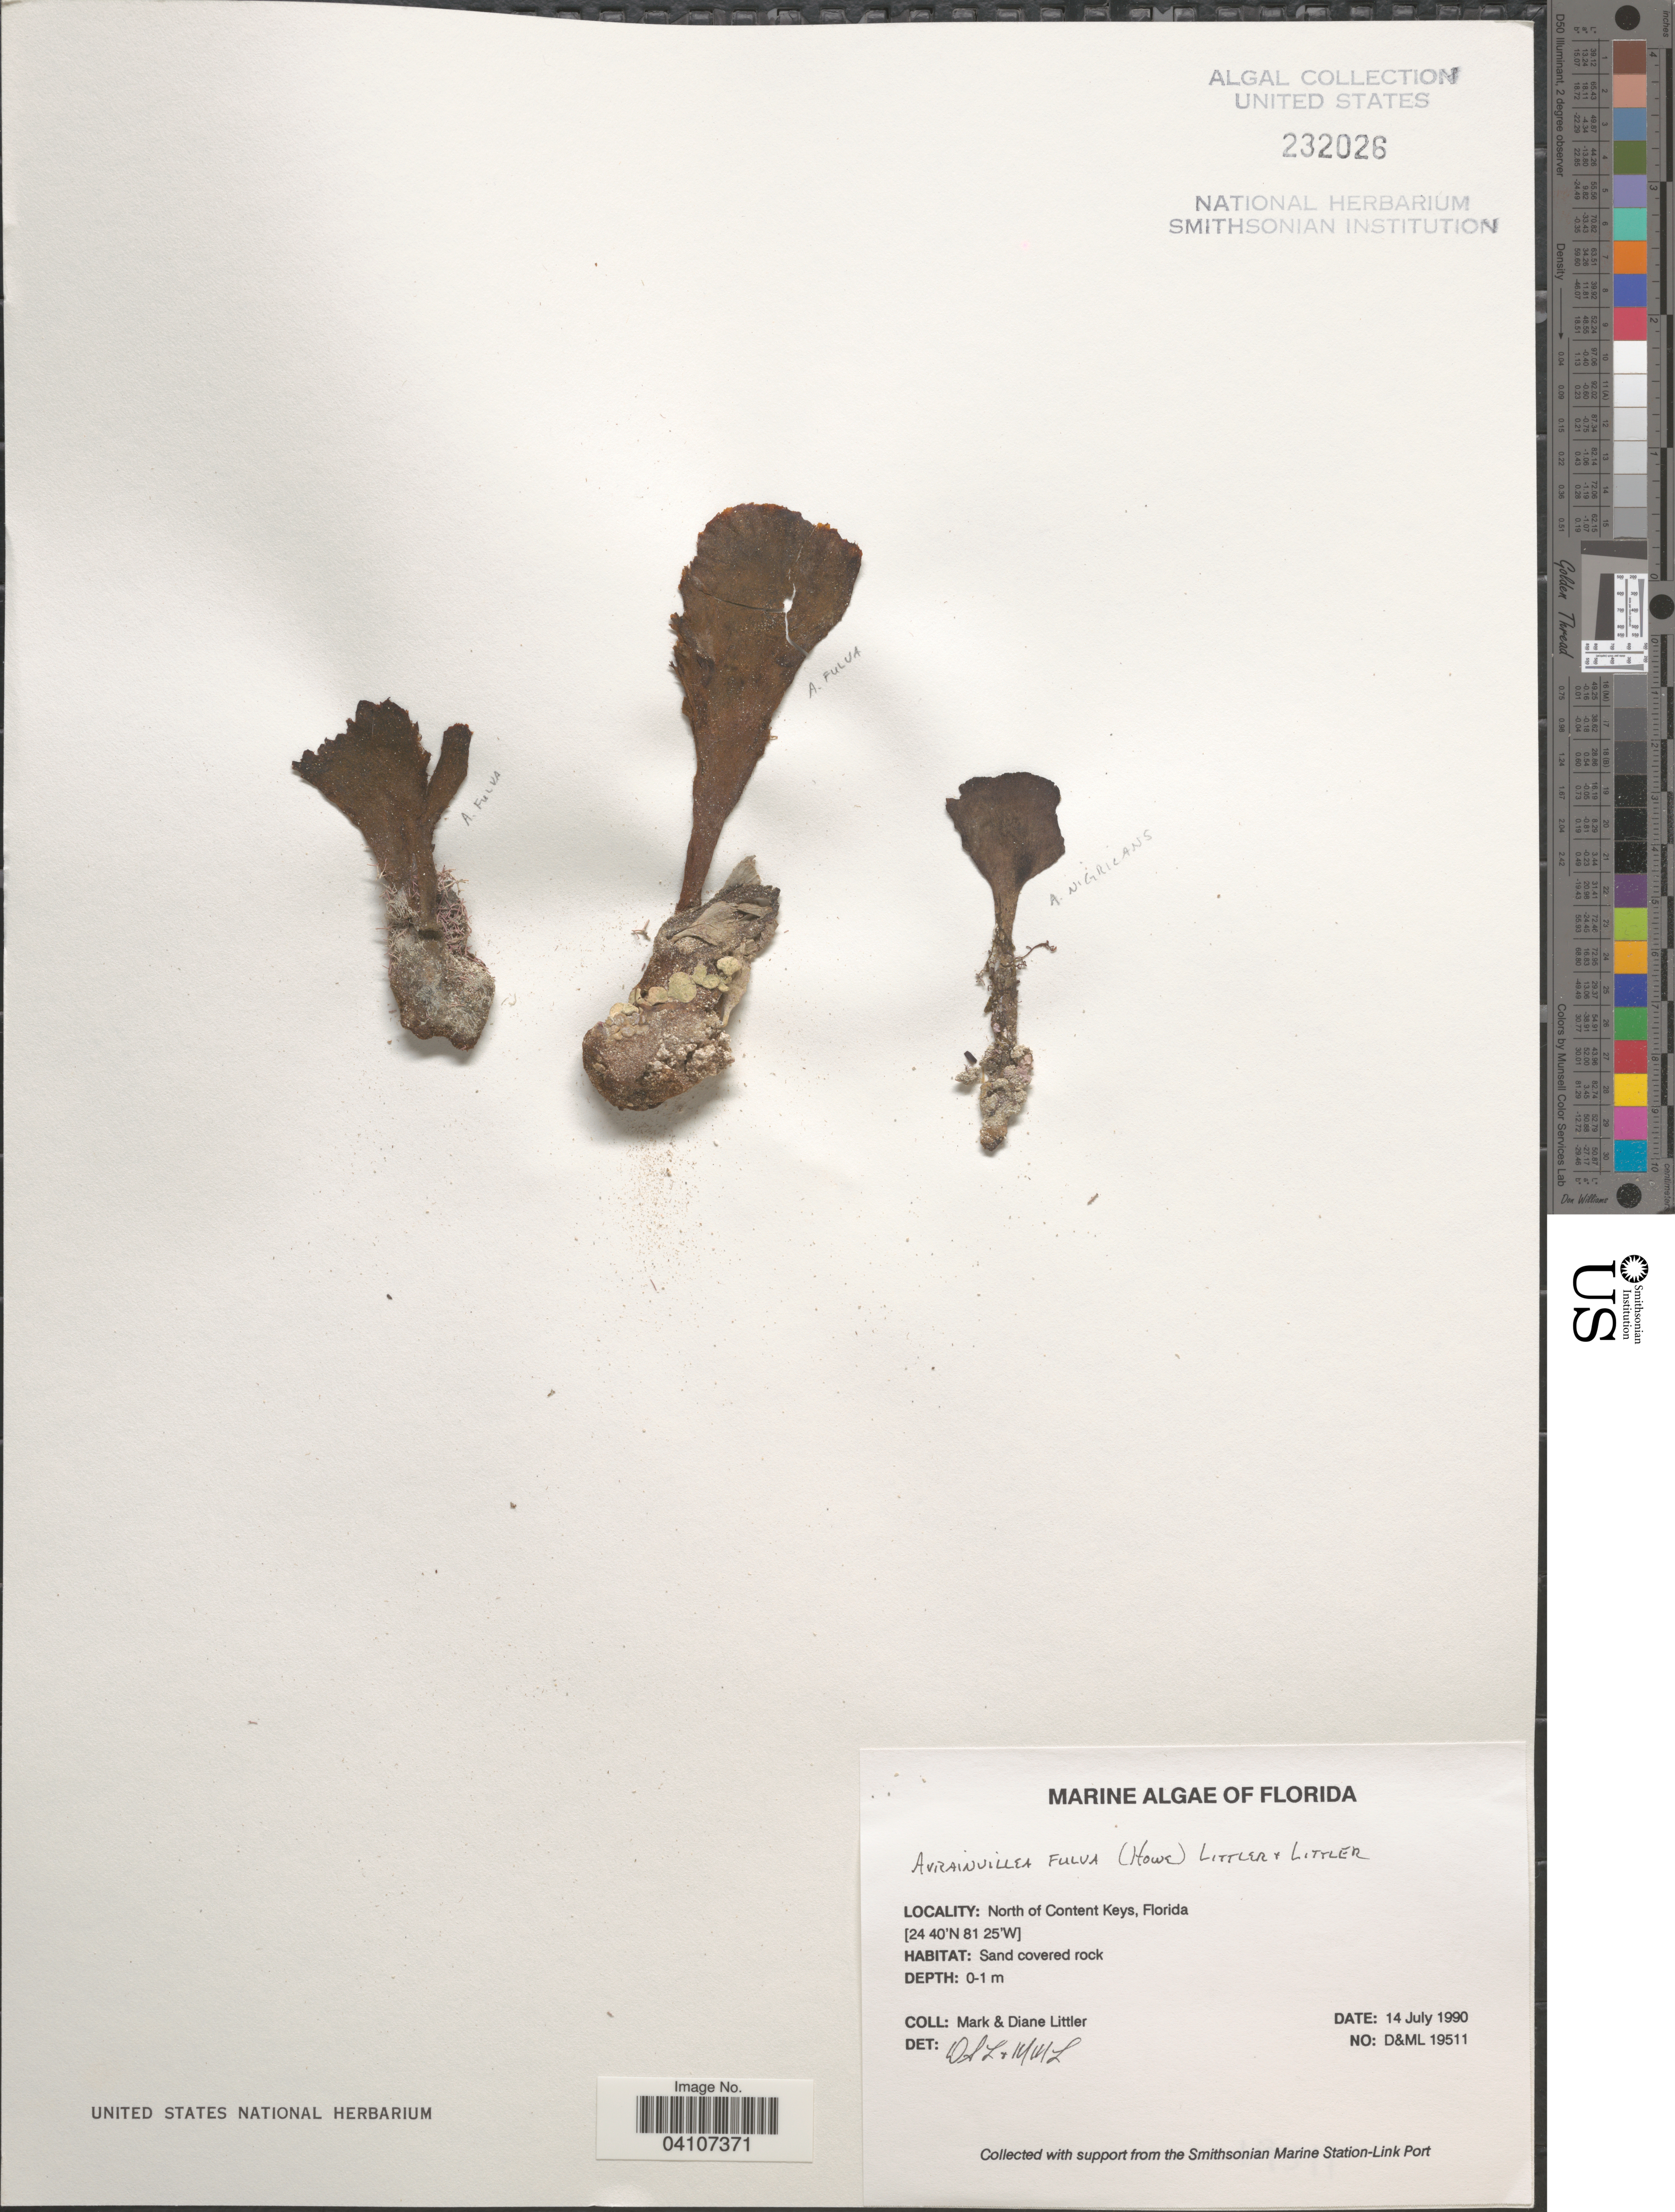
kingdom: Plantae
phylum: Chlorophyta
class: Ulvophyceae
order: Bryopsidales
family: Dichotomosiphonaceae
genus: Avrainvillea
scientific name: Avrainvillea fulva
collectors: M. Littler & D. S. Littler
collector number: D&ML 19511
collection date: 1990-07-14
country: United States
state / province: Florida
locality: North of Content Keys.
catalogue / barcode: US 232026